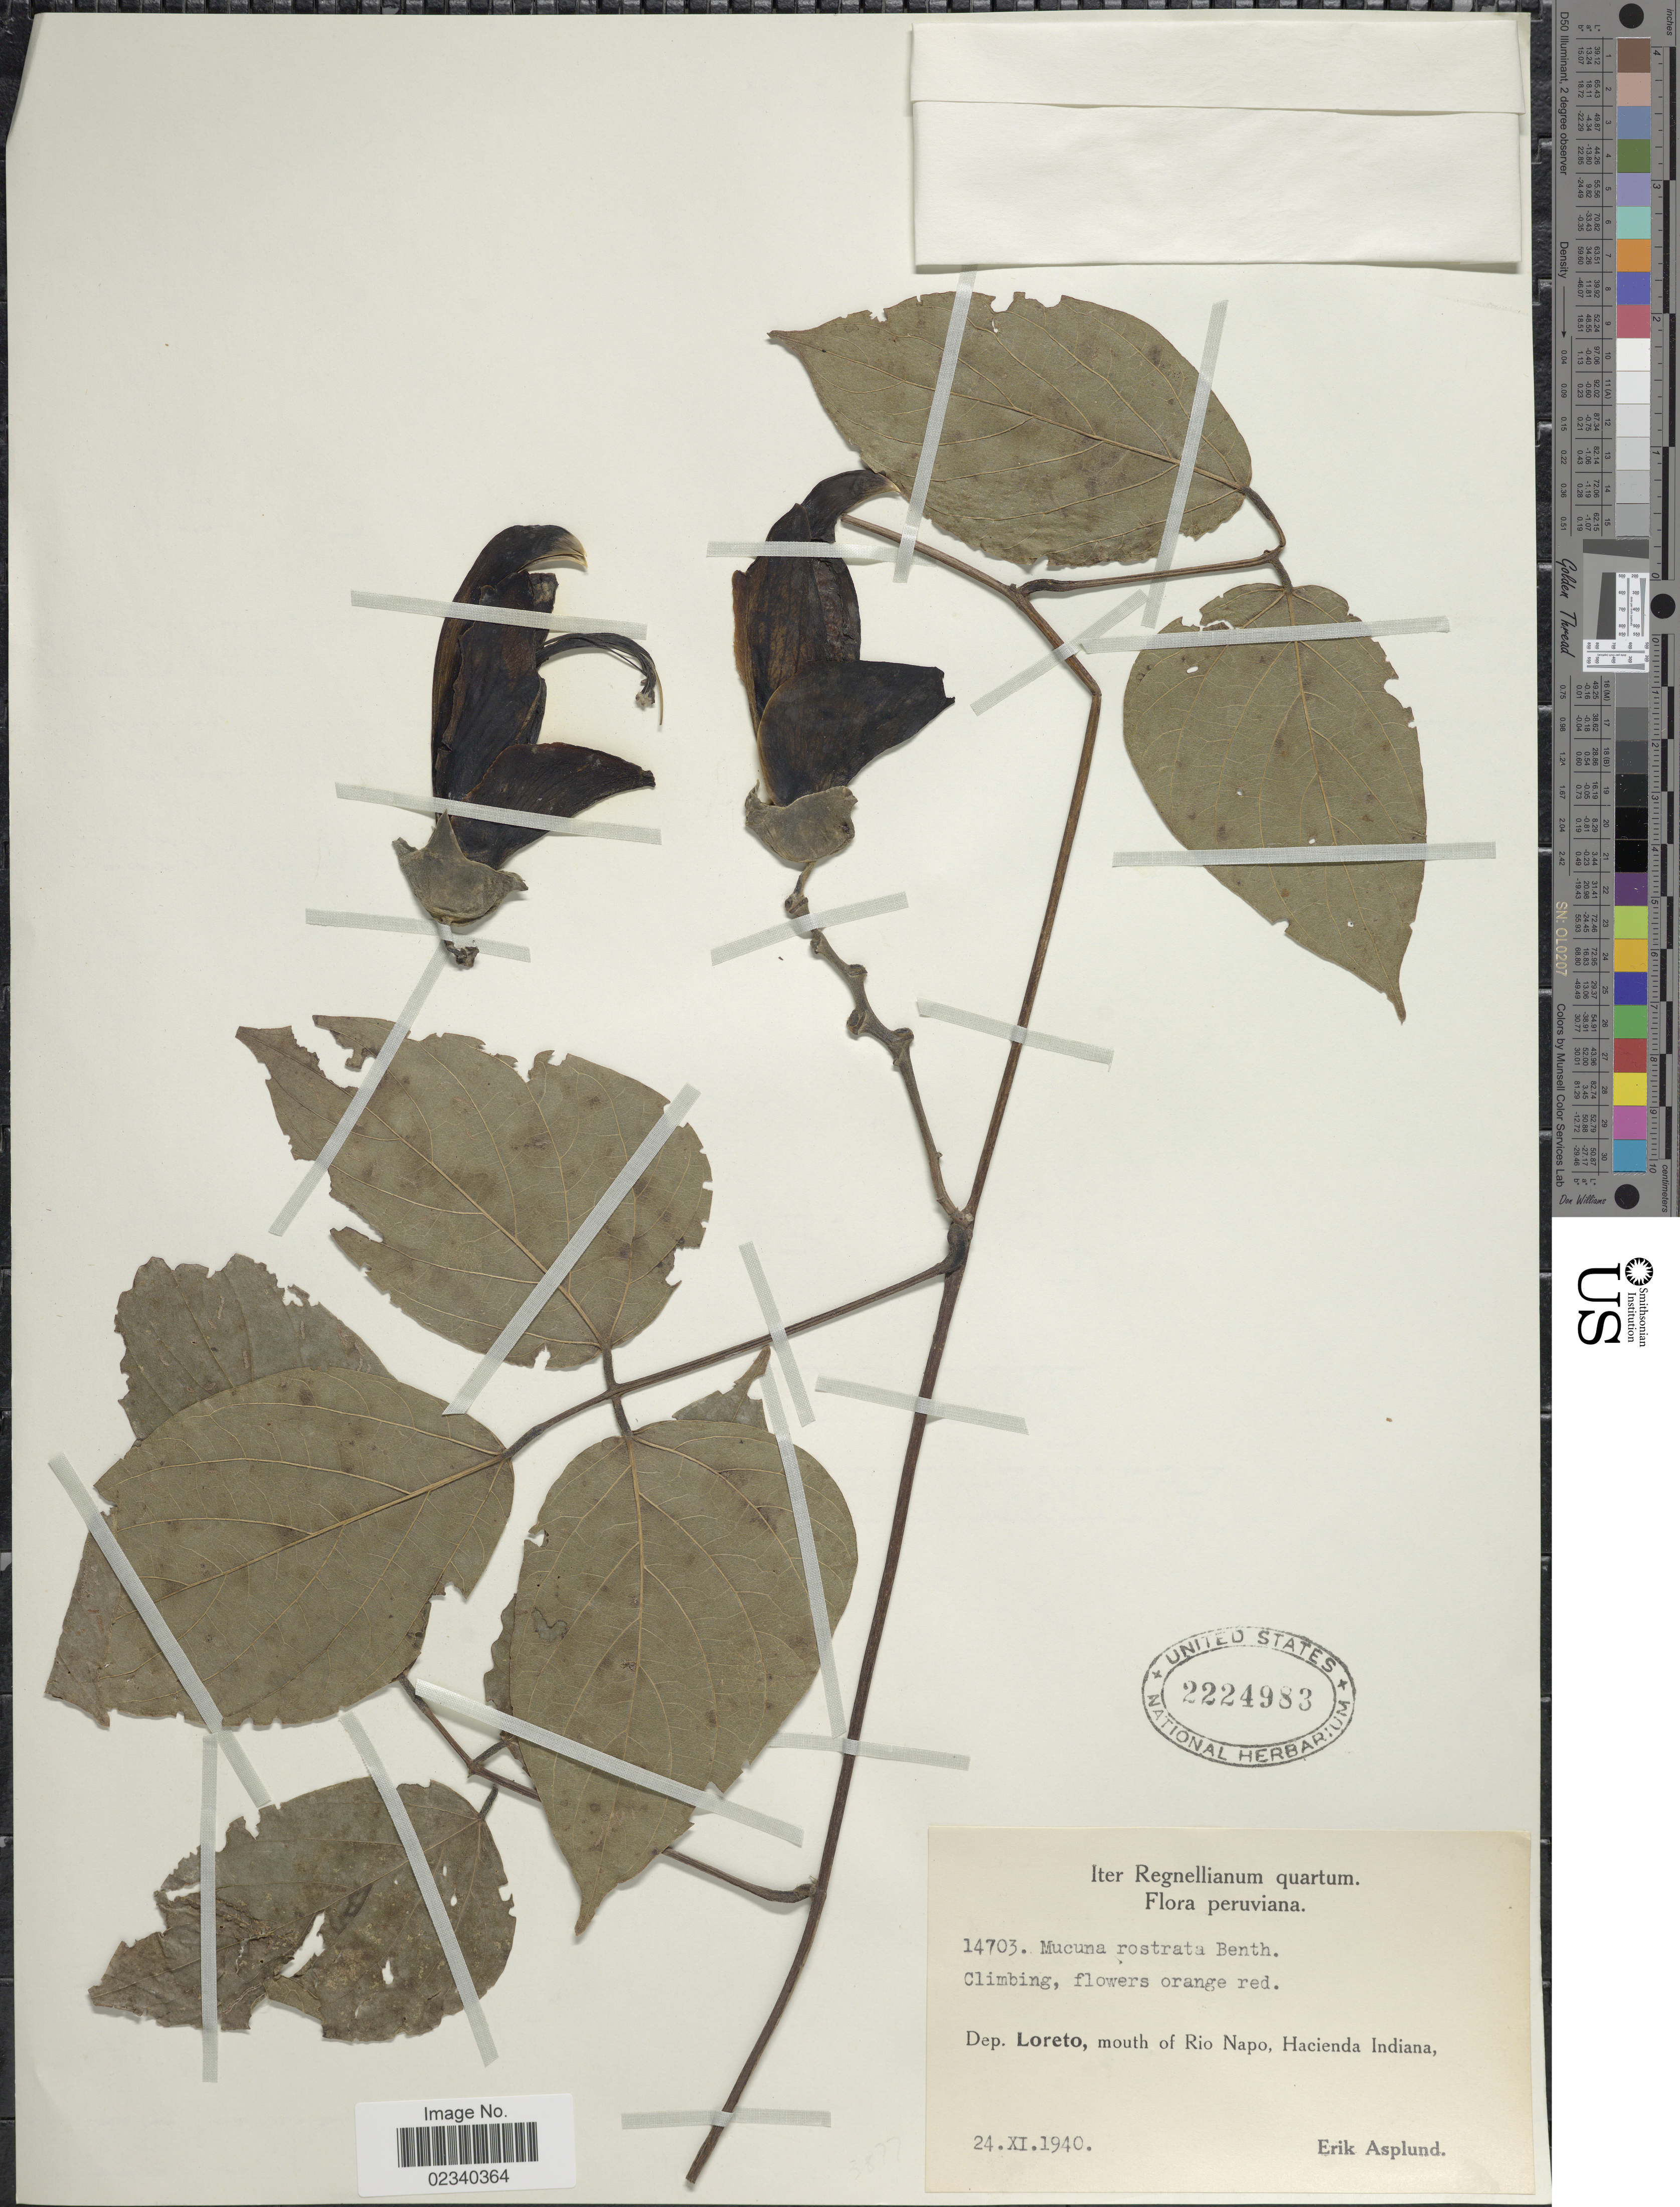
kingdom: Plantae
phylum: Tracheophyta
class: Magnoliopsida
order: Fabales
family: Fabaceae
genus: Mucuna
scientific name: Mucuna rostrata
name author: Benth.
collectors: E. Asplund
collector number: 14703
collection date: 1940-11-24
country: Peru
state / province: Loreto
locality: Dep. Loreto, mouth of Rio Napo, Hacienda Indiana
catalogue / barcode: US 2224983